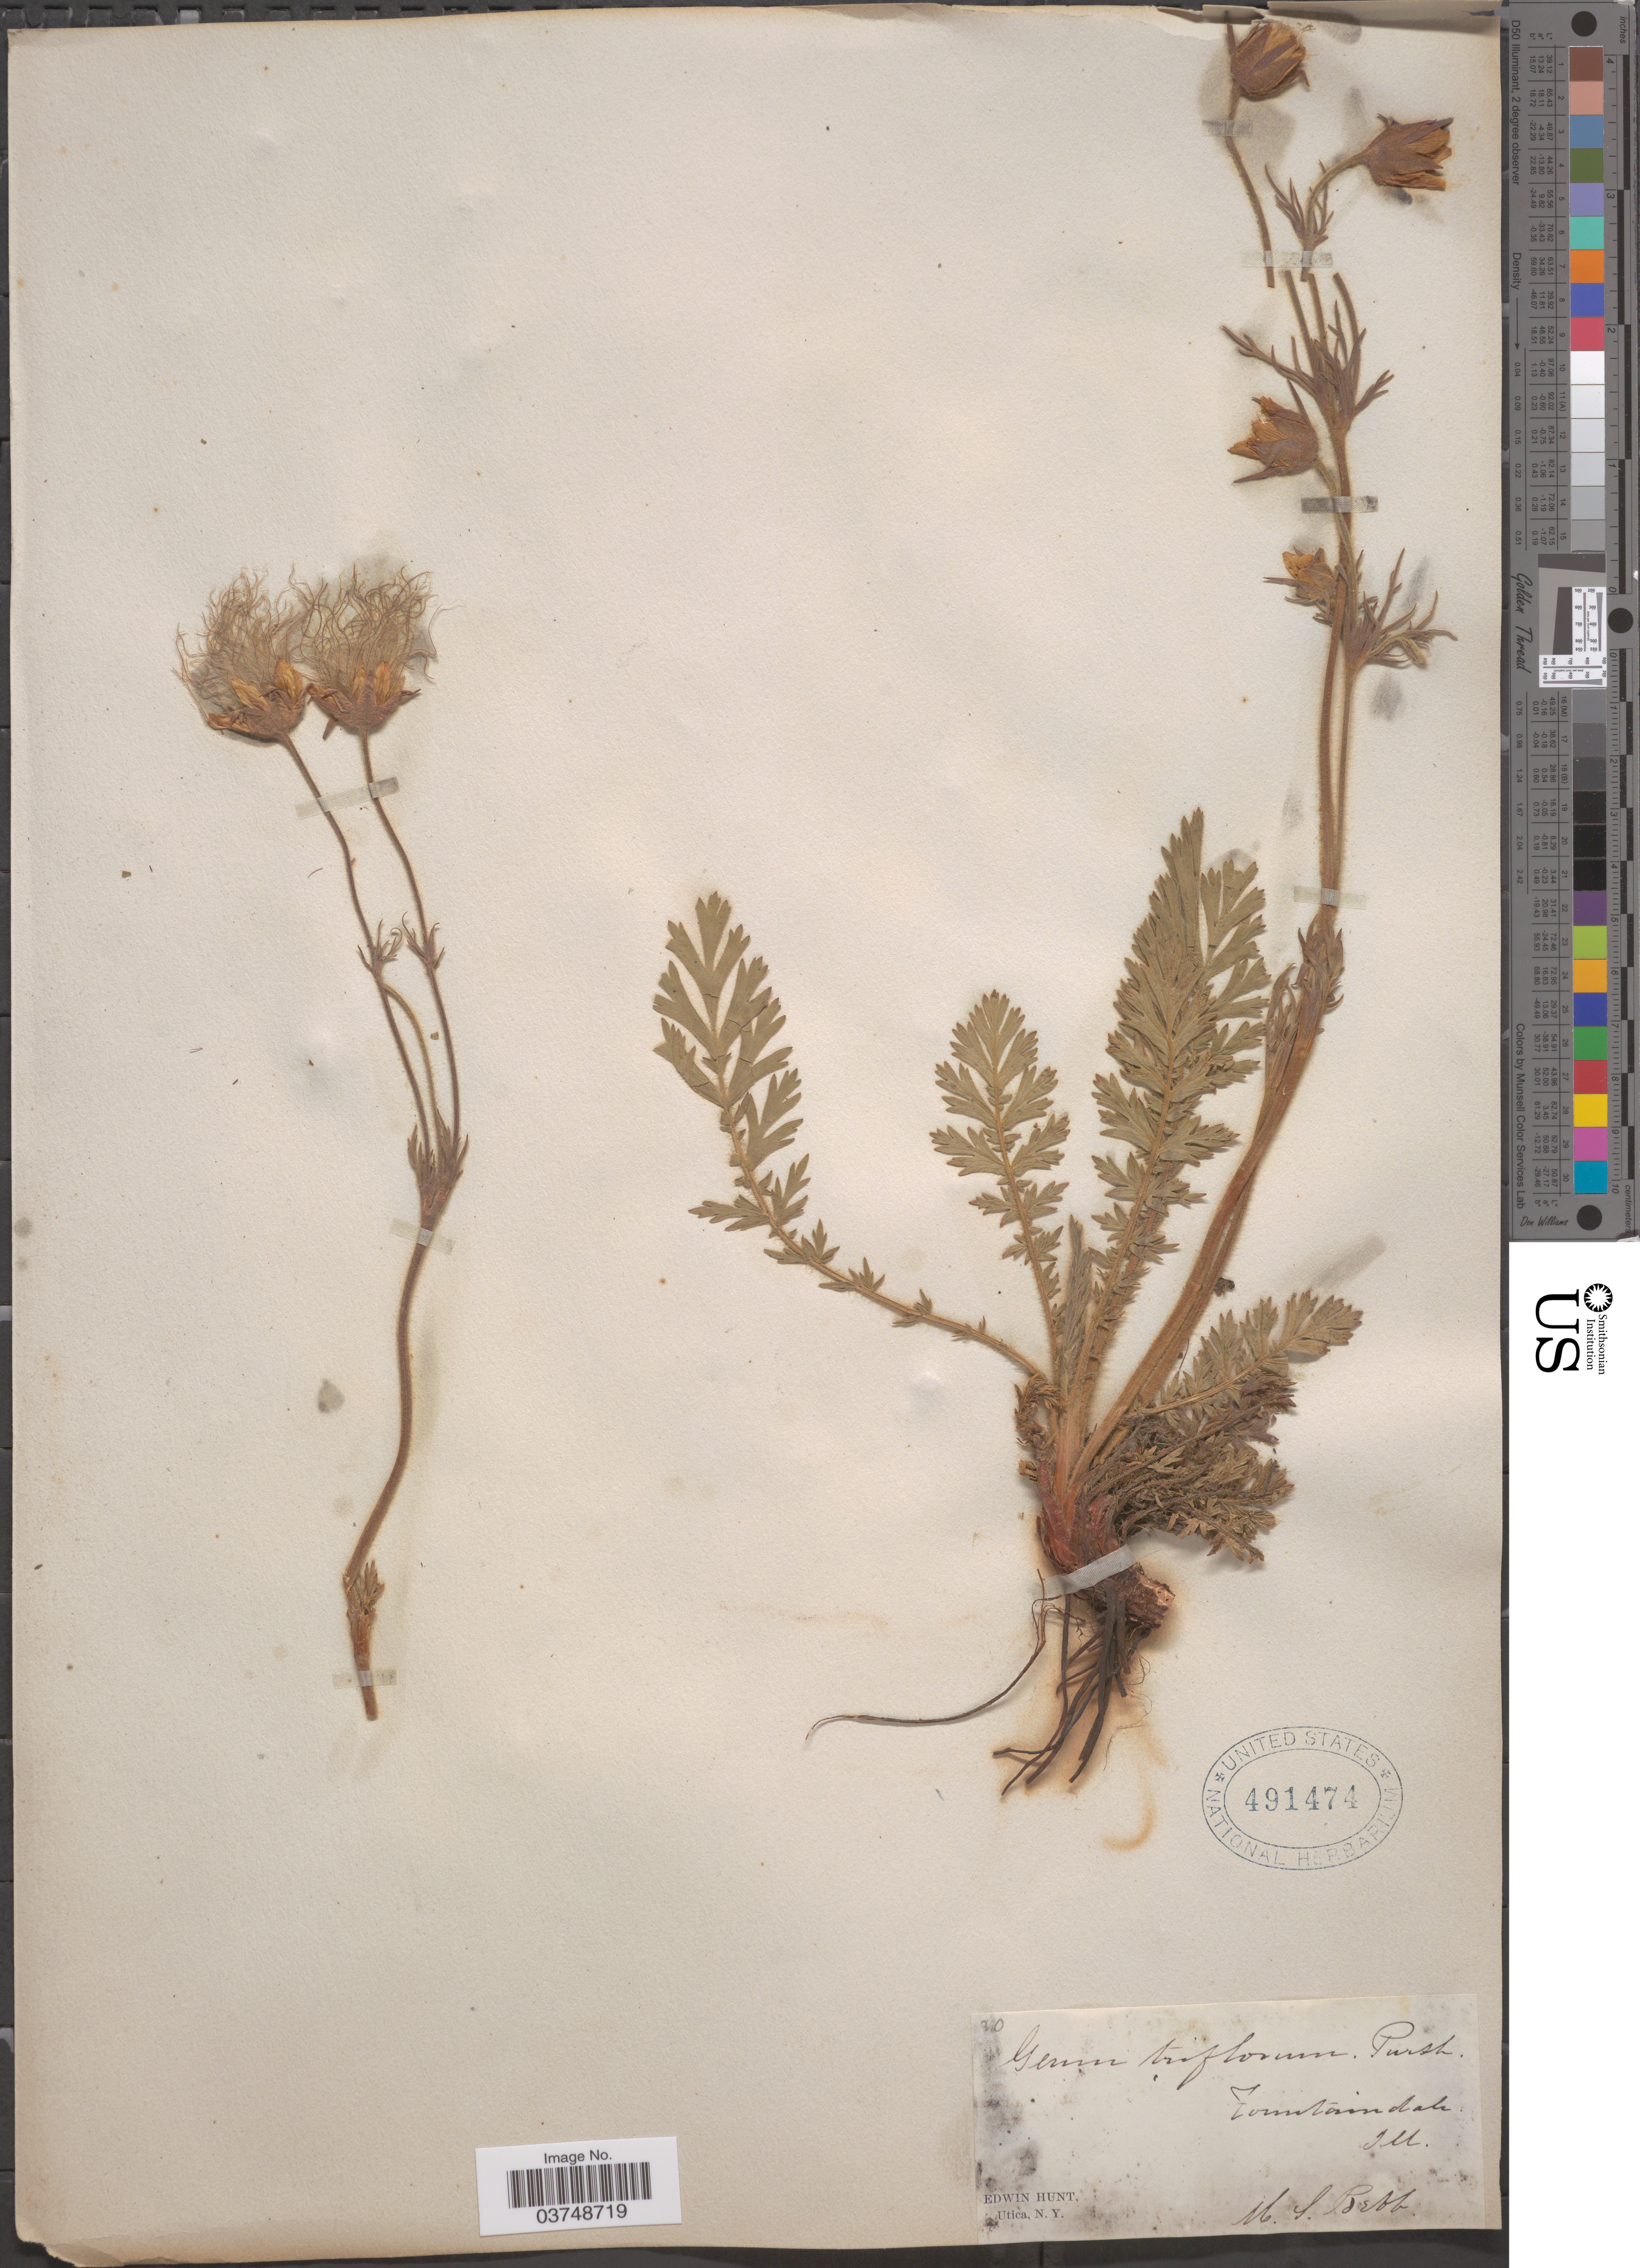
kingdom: Plantae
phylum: Tracheophyta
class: Magnoliopsida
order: Rosales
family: Rosaceae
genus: Geum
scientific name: Geum triflorum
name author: Pursh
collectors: M. Bebb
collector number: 30*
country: United States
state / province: Illinois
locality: Fountaindale.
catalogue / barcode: US 491474